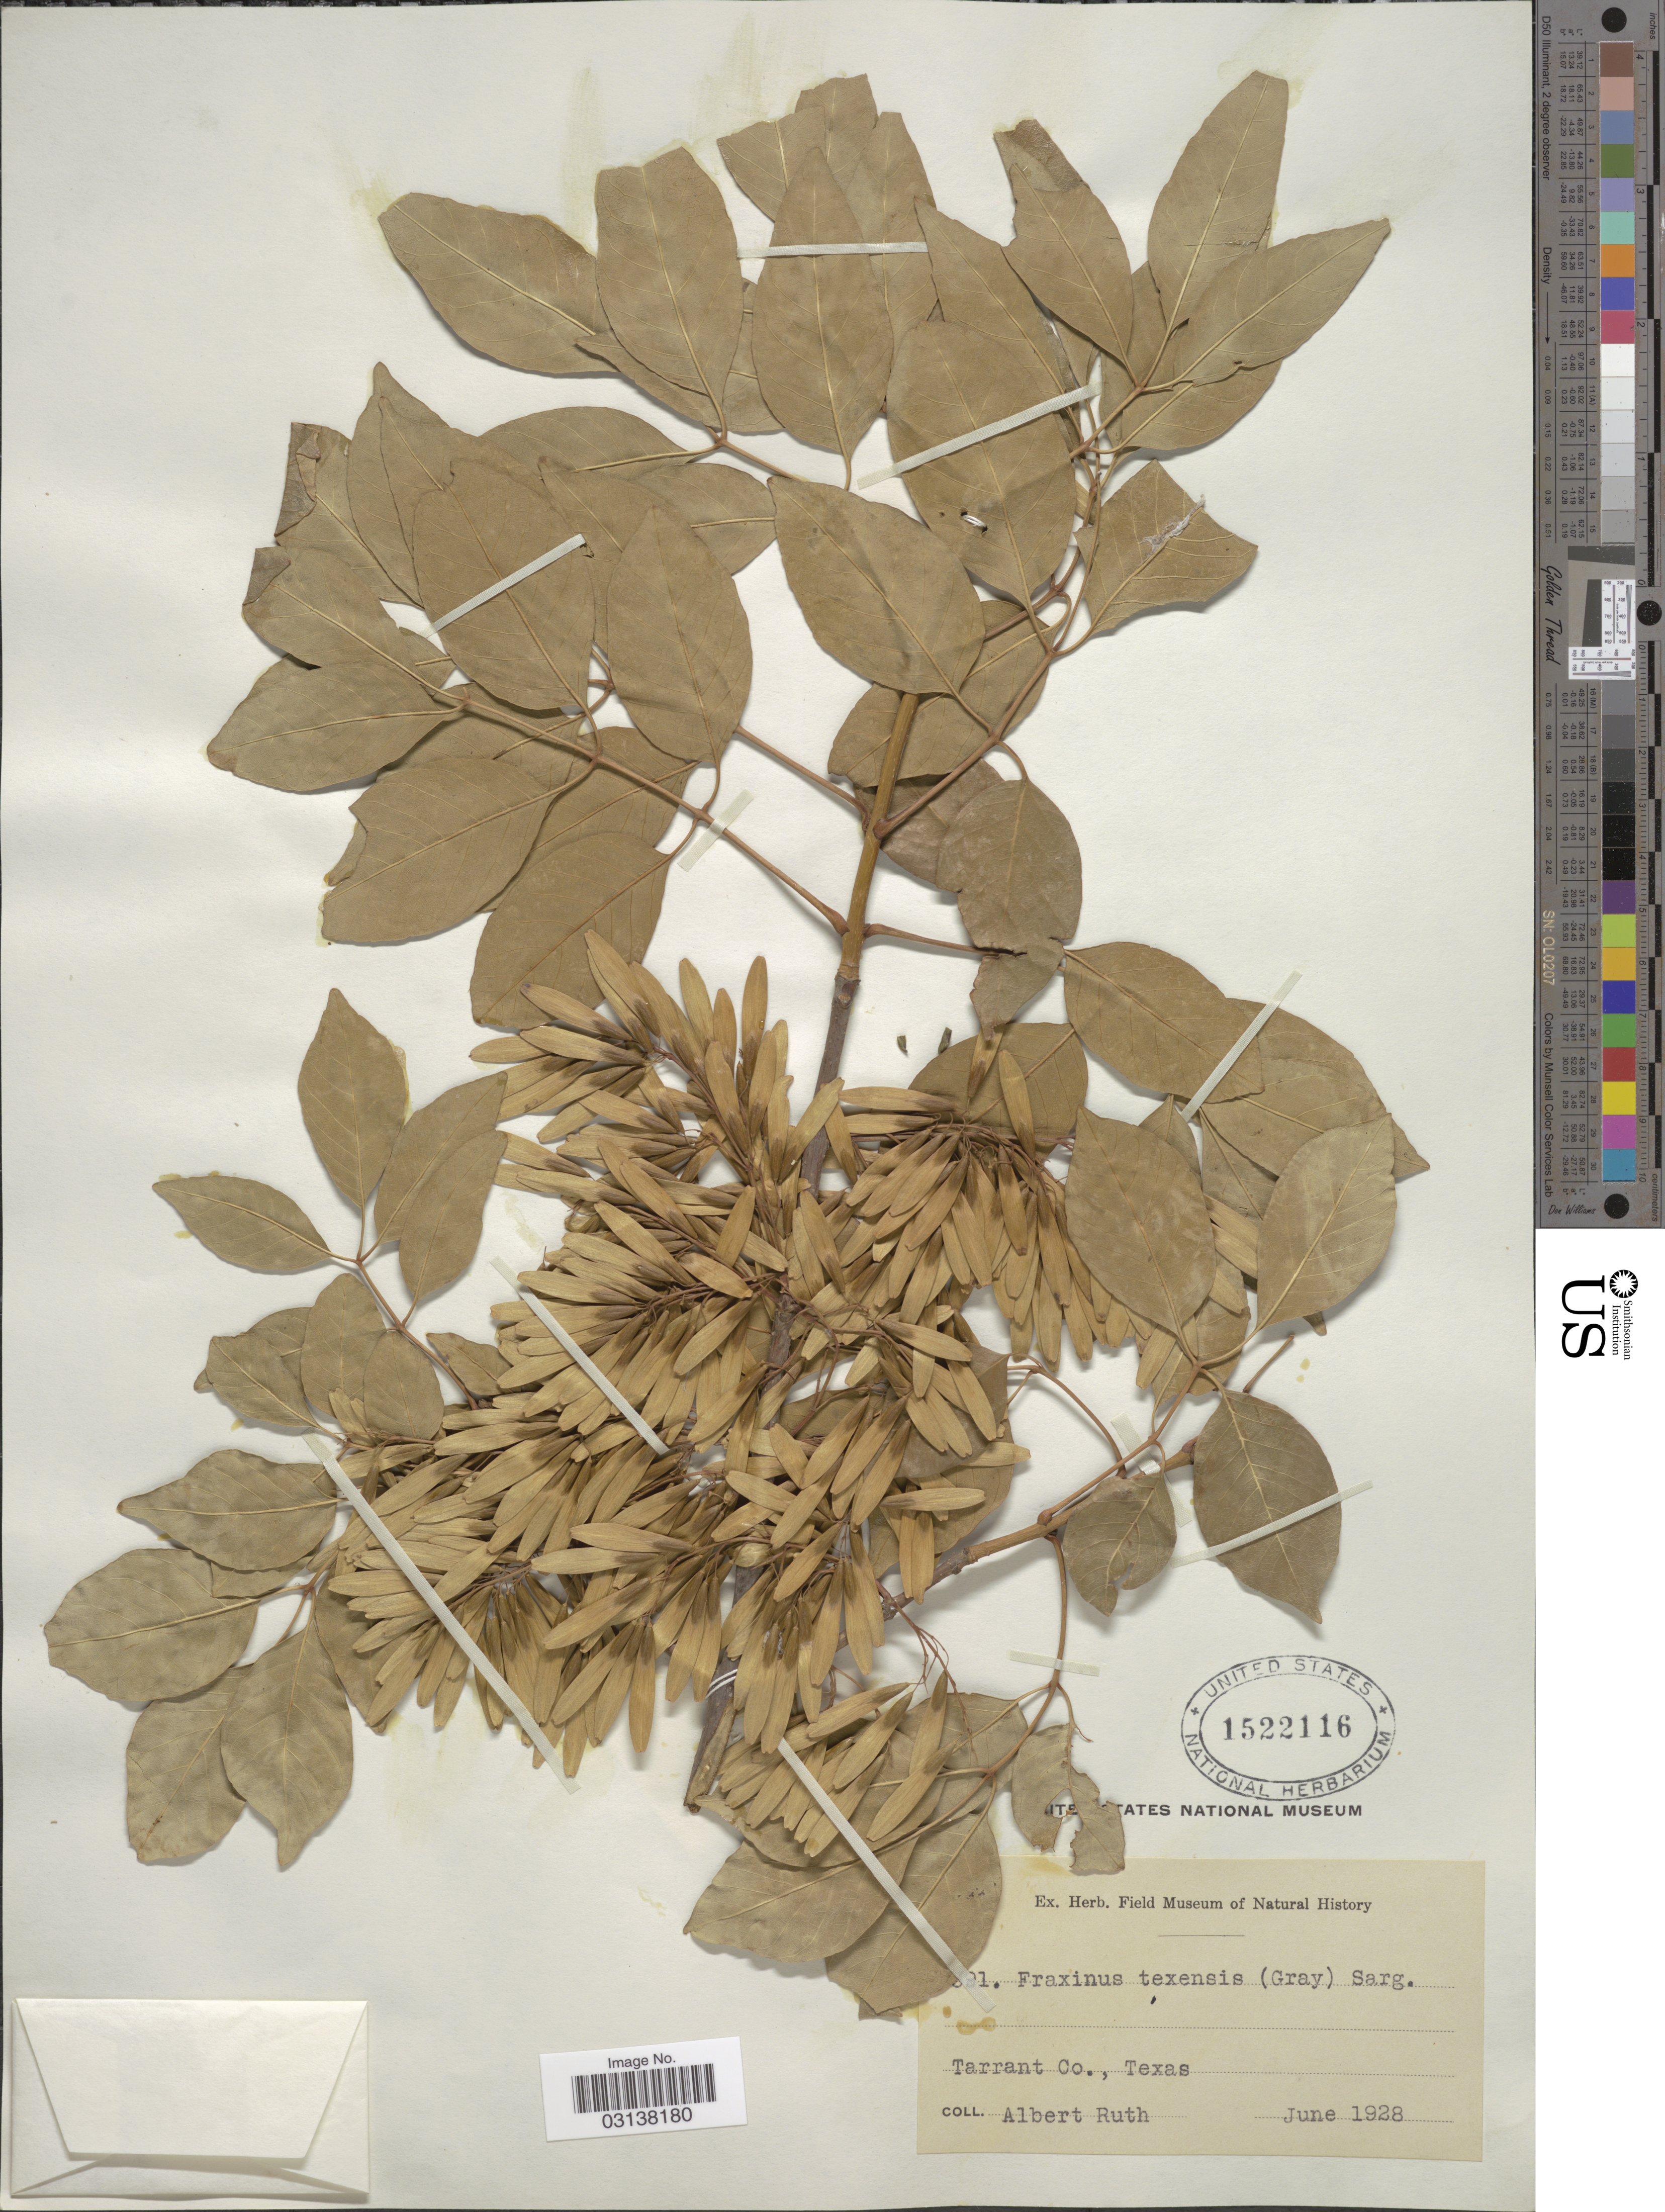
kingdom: Plantae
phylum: Tracheophyta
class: Magnoliopsida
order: Lamiales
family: Oleaceae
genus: Fraxinus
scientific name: Fraxinus albicans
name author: Buckley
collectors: A. Ruth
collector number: !91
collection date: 1928-06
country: United States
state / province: Texas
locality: Tarrant Co.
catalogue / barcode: US 1522116